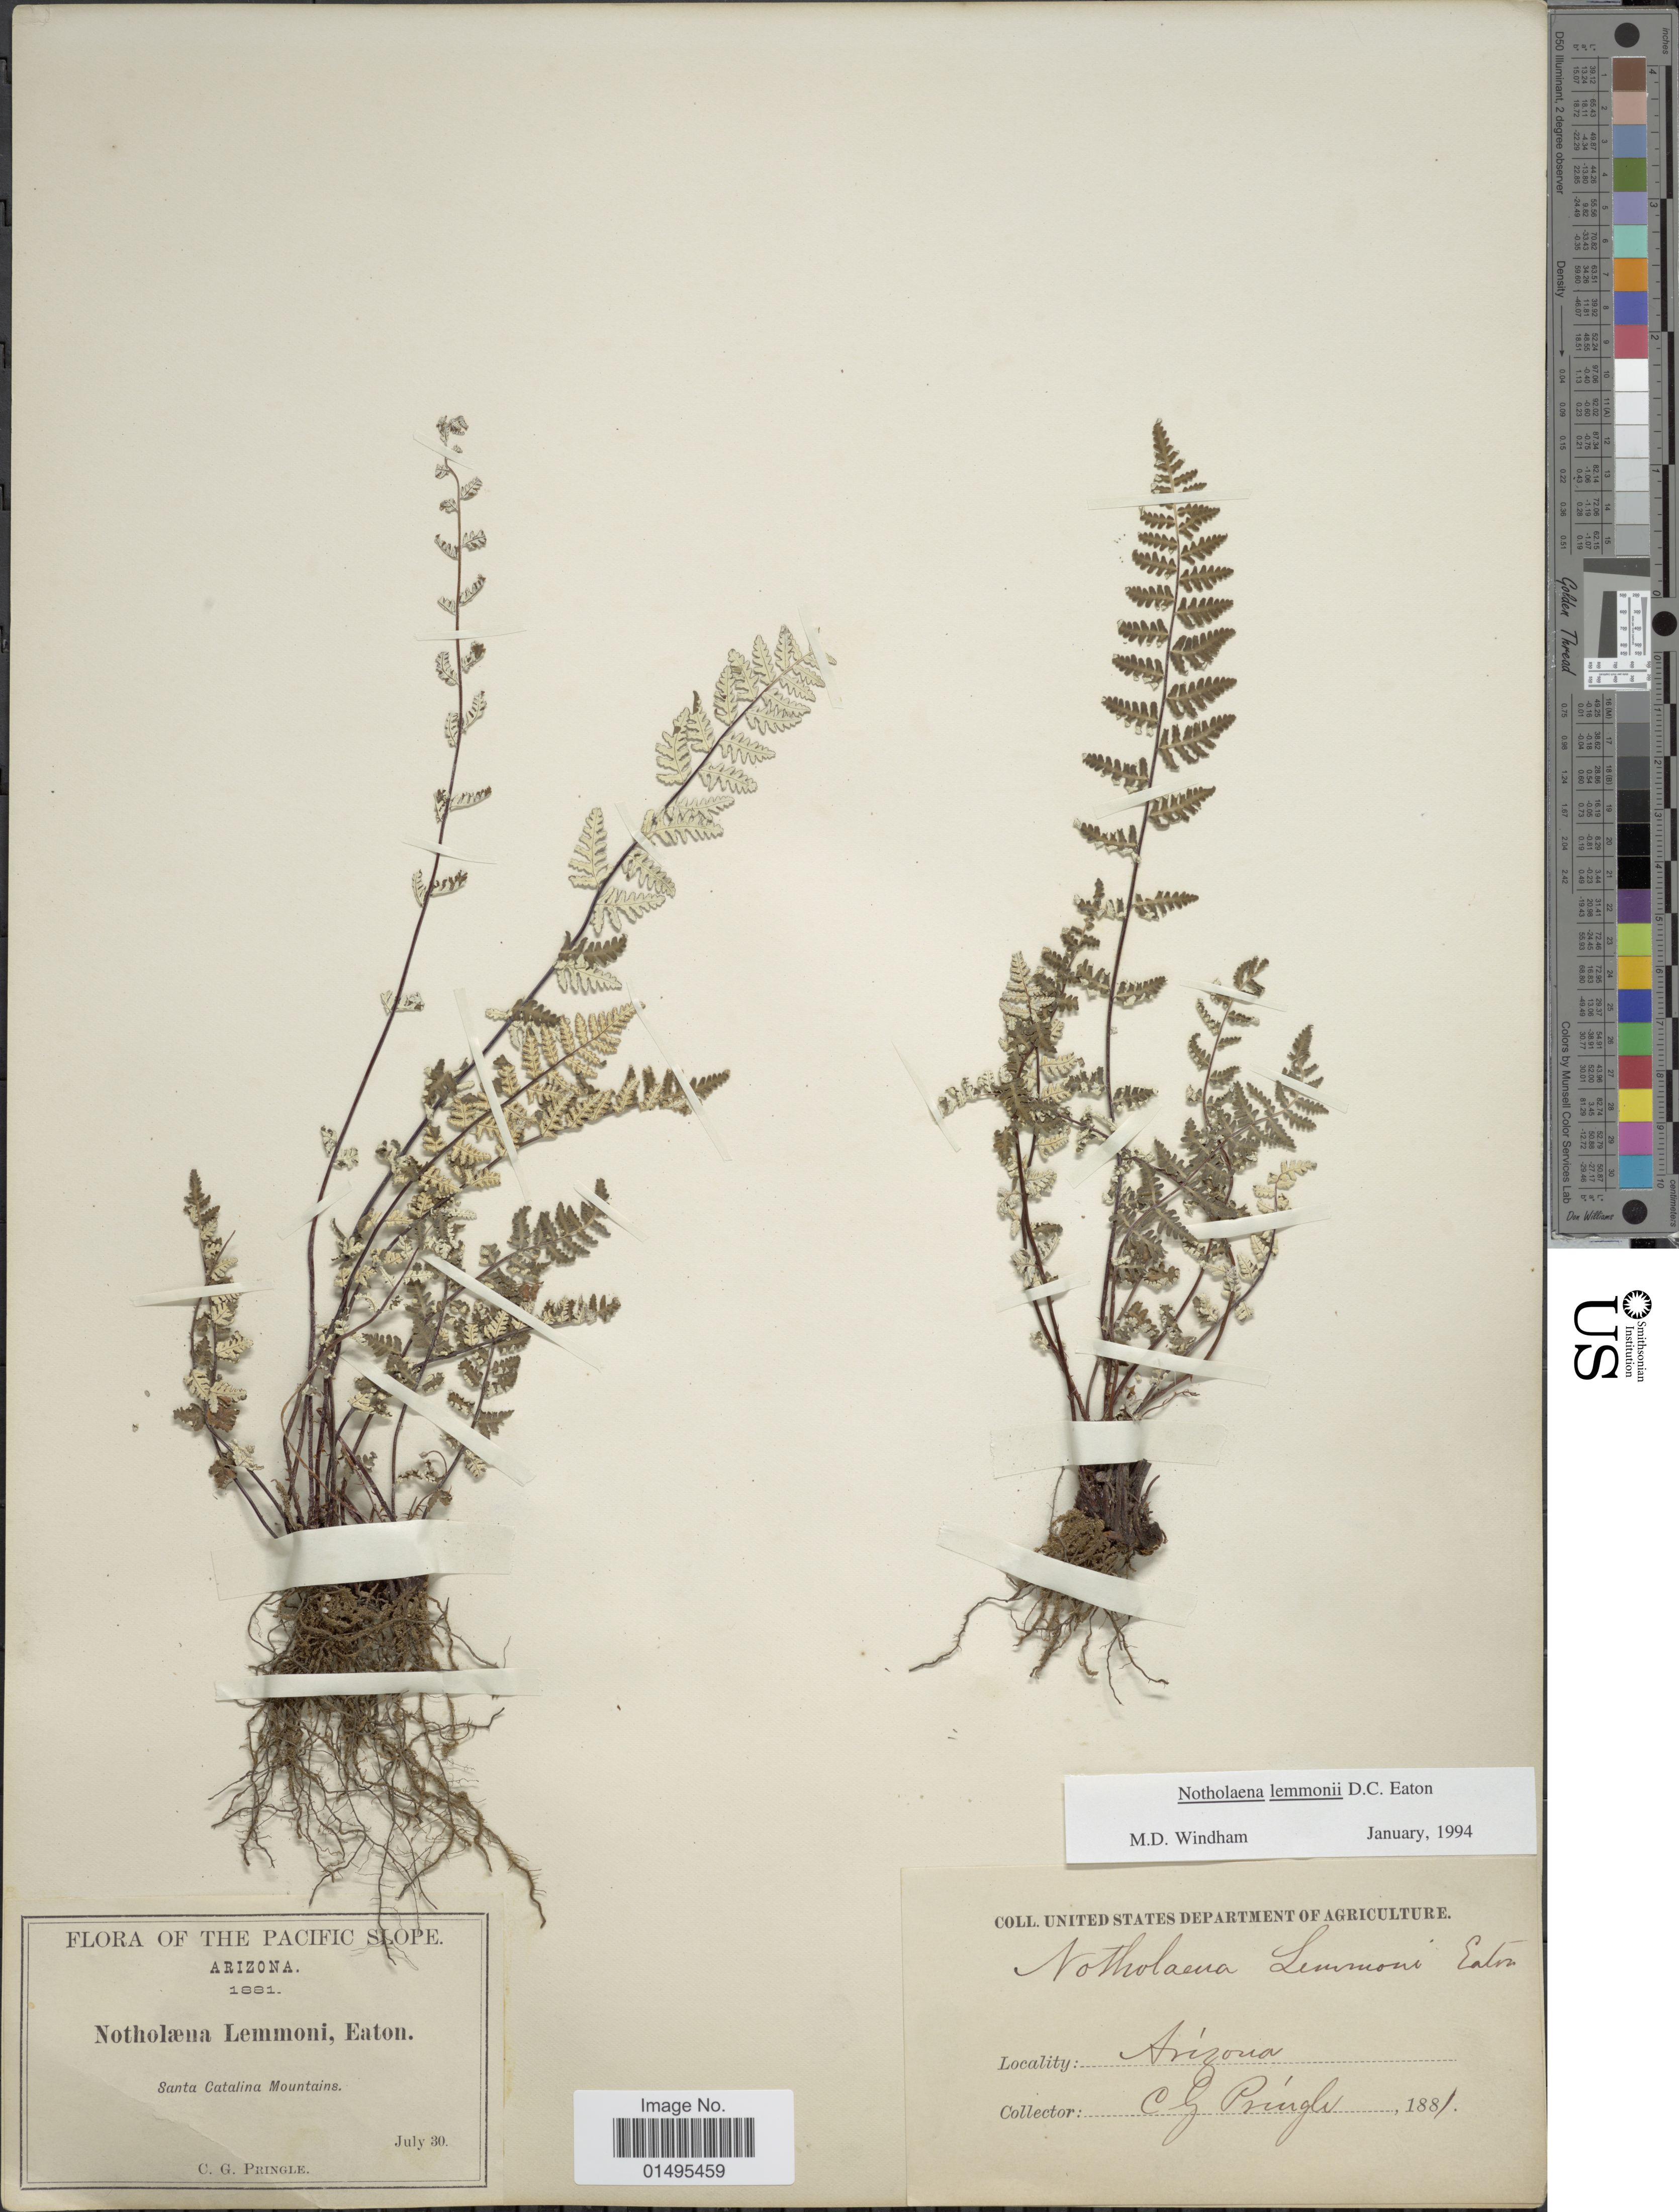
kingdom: Plantae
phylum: Tracheophyta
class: Polypodiopsida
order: Polypodiales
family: Pteridaceae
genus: Notholaena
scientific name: Notholaena lemmonii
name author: D.C. Eaton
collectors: C. G. Pringle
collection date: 1881-07-30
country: United States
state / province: Arizona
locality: Santa Catalina Mts.